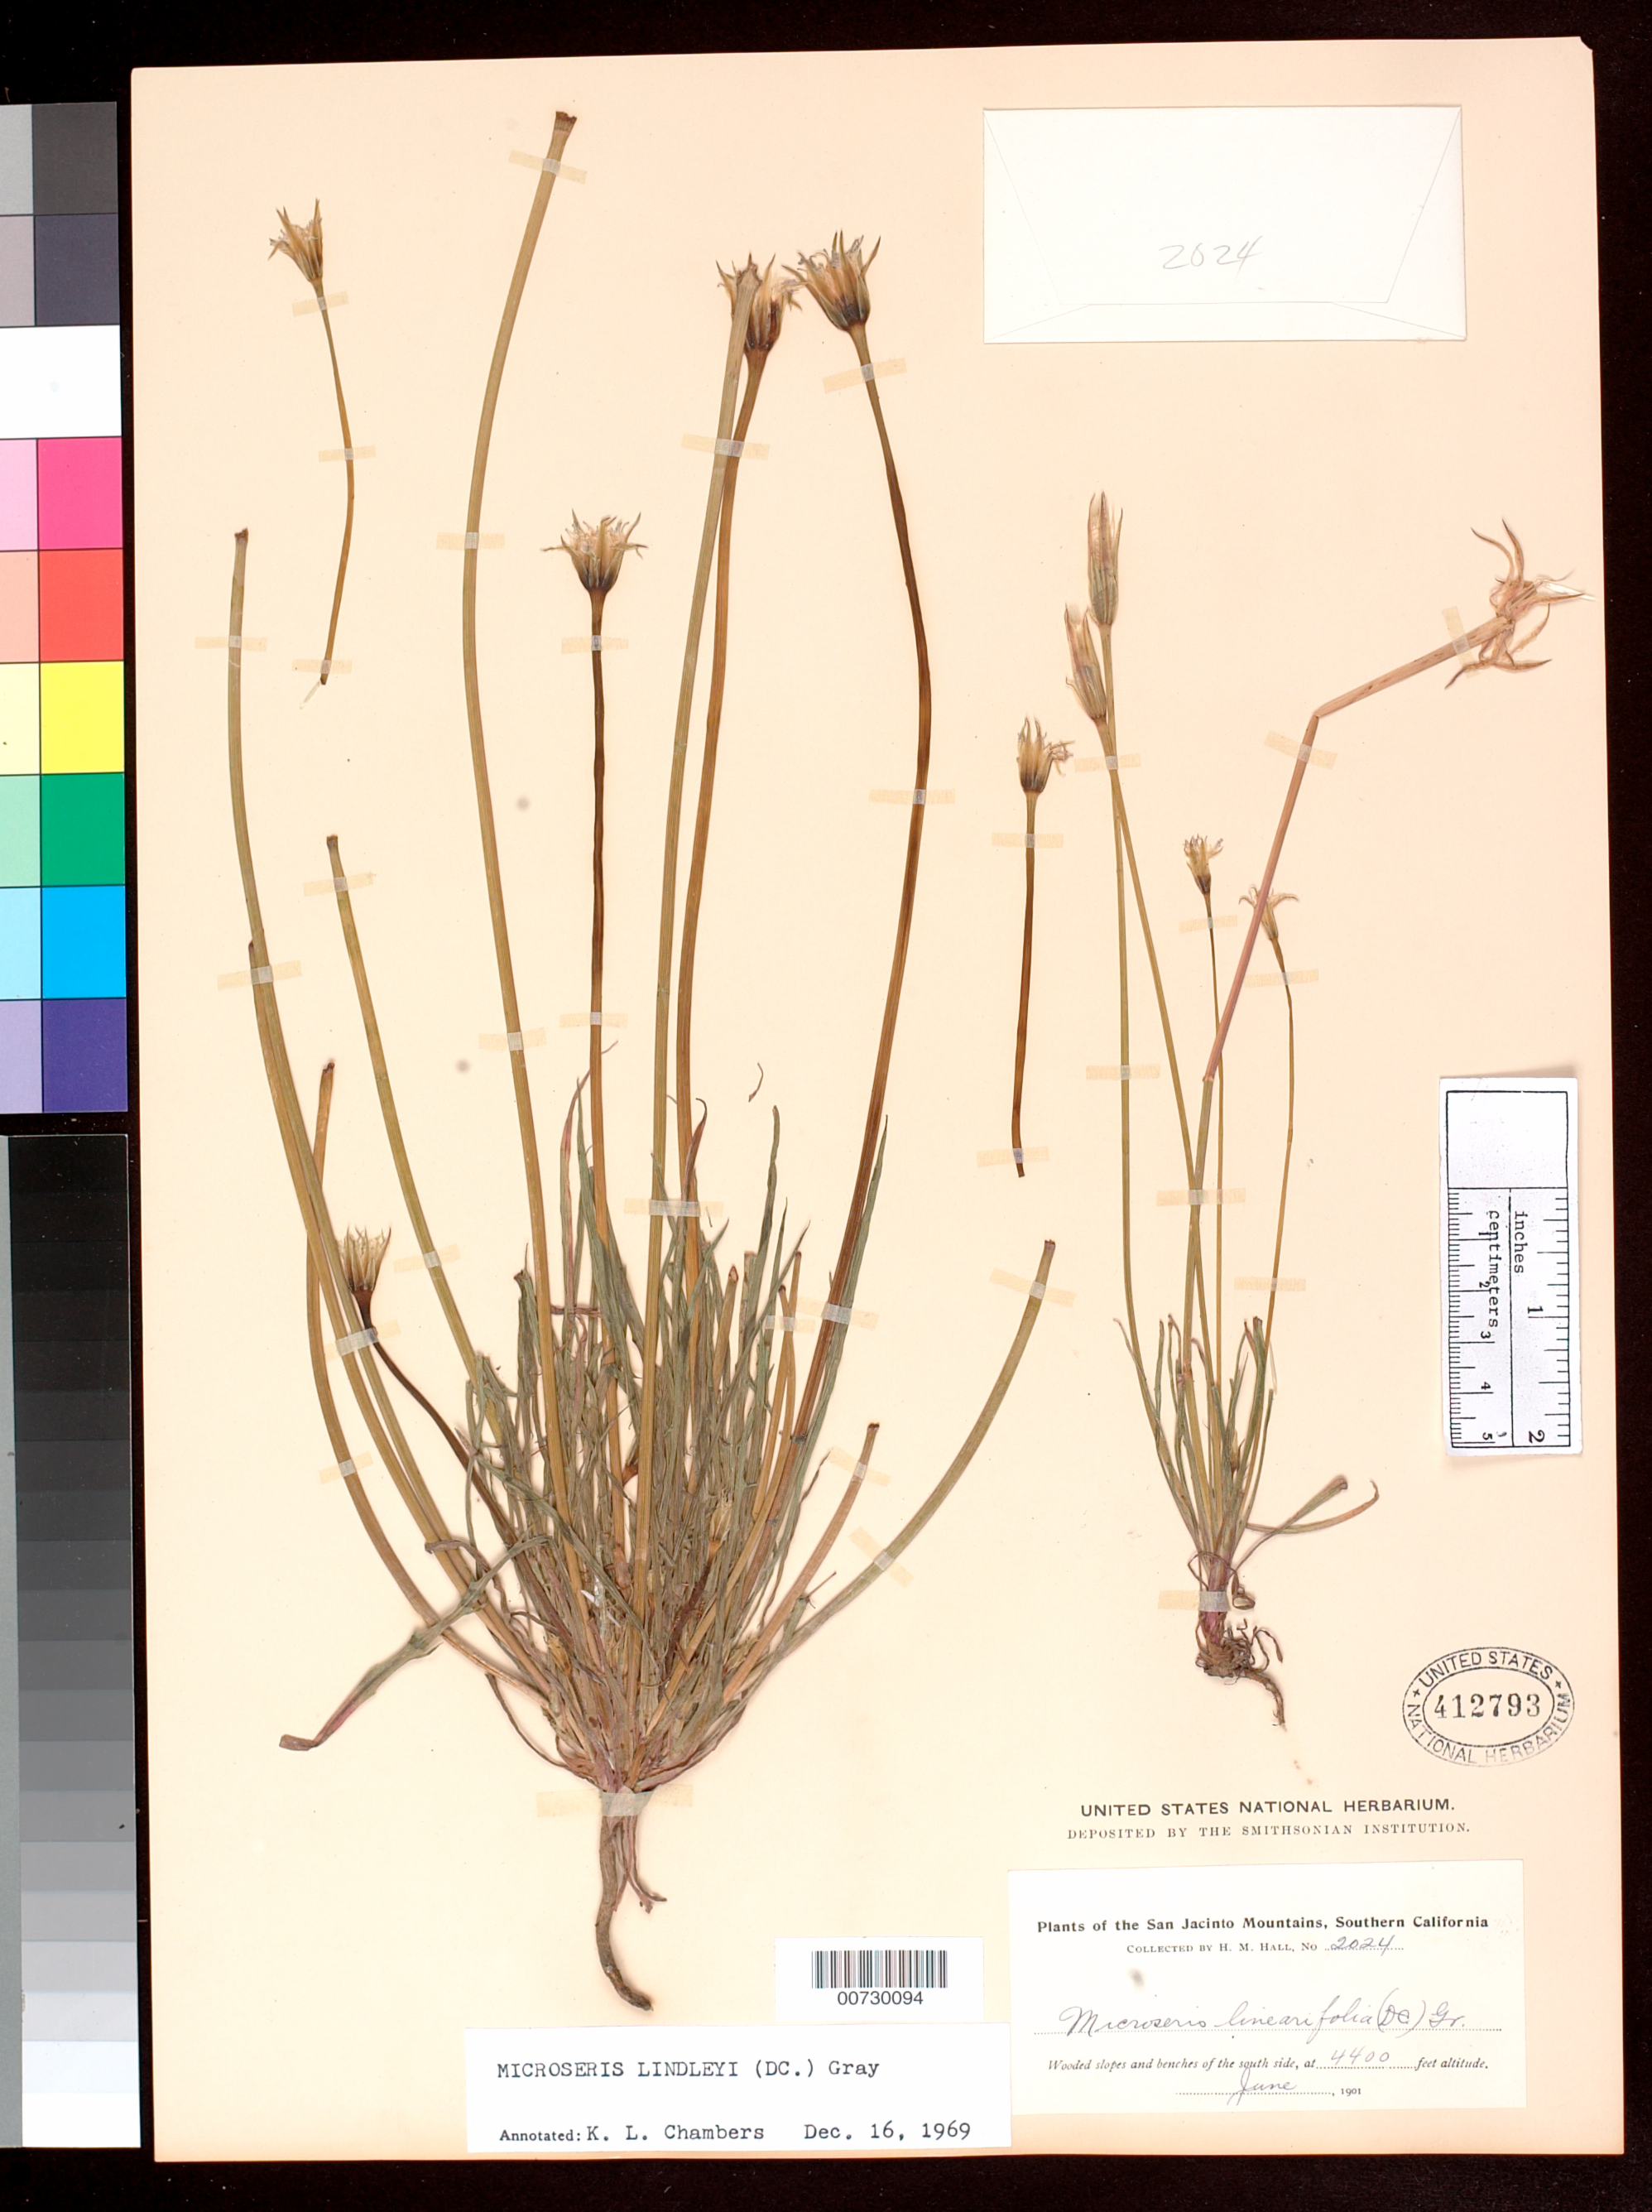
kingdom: Plantae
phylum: Tracheophyta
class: Magnoliopsida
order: Asterales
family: Asteraceae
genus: Uropappus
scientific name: Uropappus lindleyi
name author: (DC.) Nutt.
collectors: H. M. Hall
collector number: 2024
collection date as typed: Jun 1901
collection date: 1901-06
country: United States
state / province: California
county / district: Riverside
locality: Wooded slopes and benches of the south side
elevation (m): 1341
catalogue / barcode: US 412793